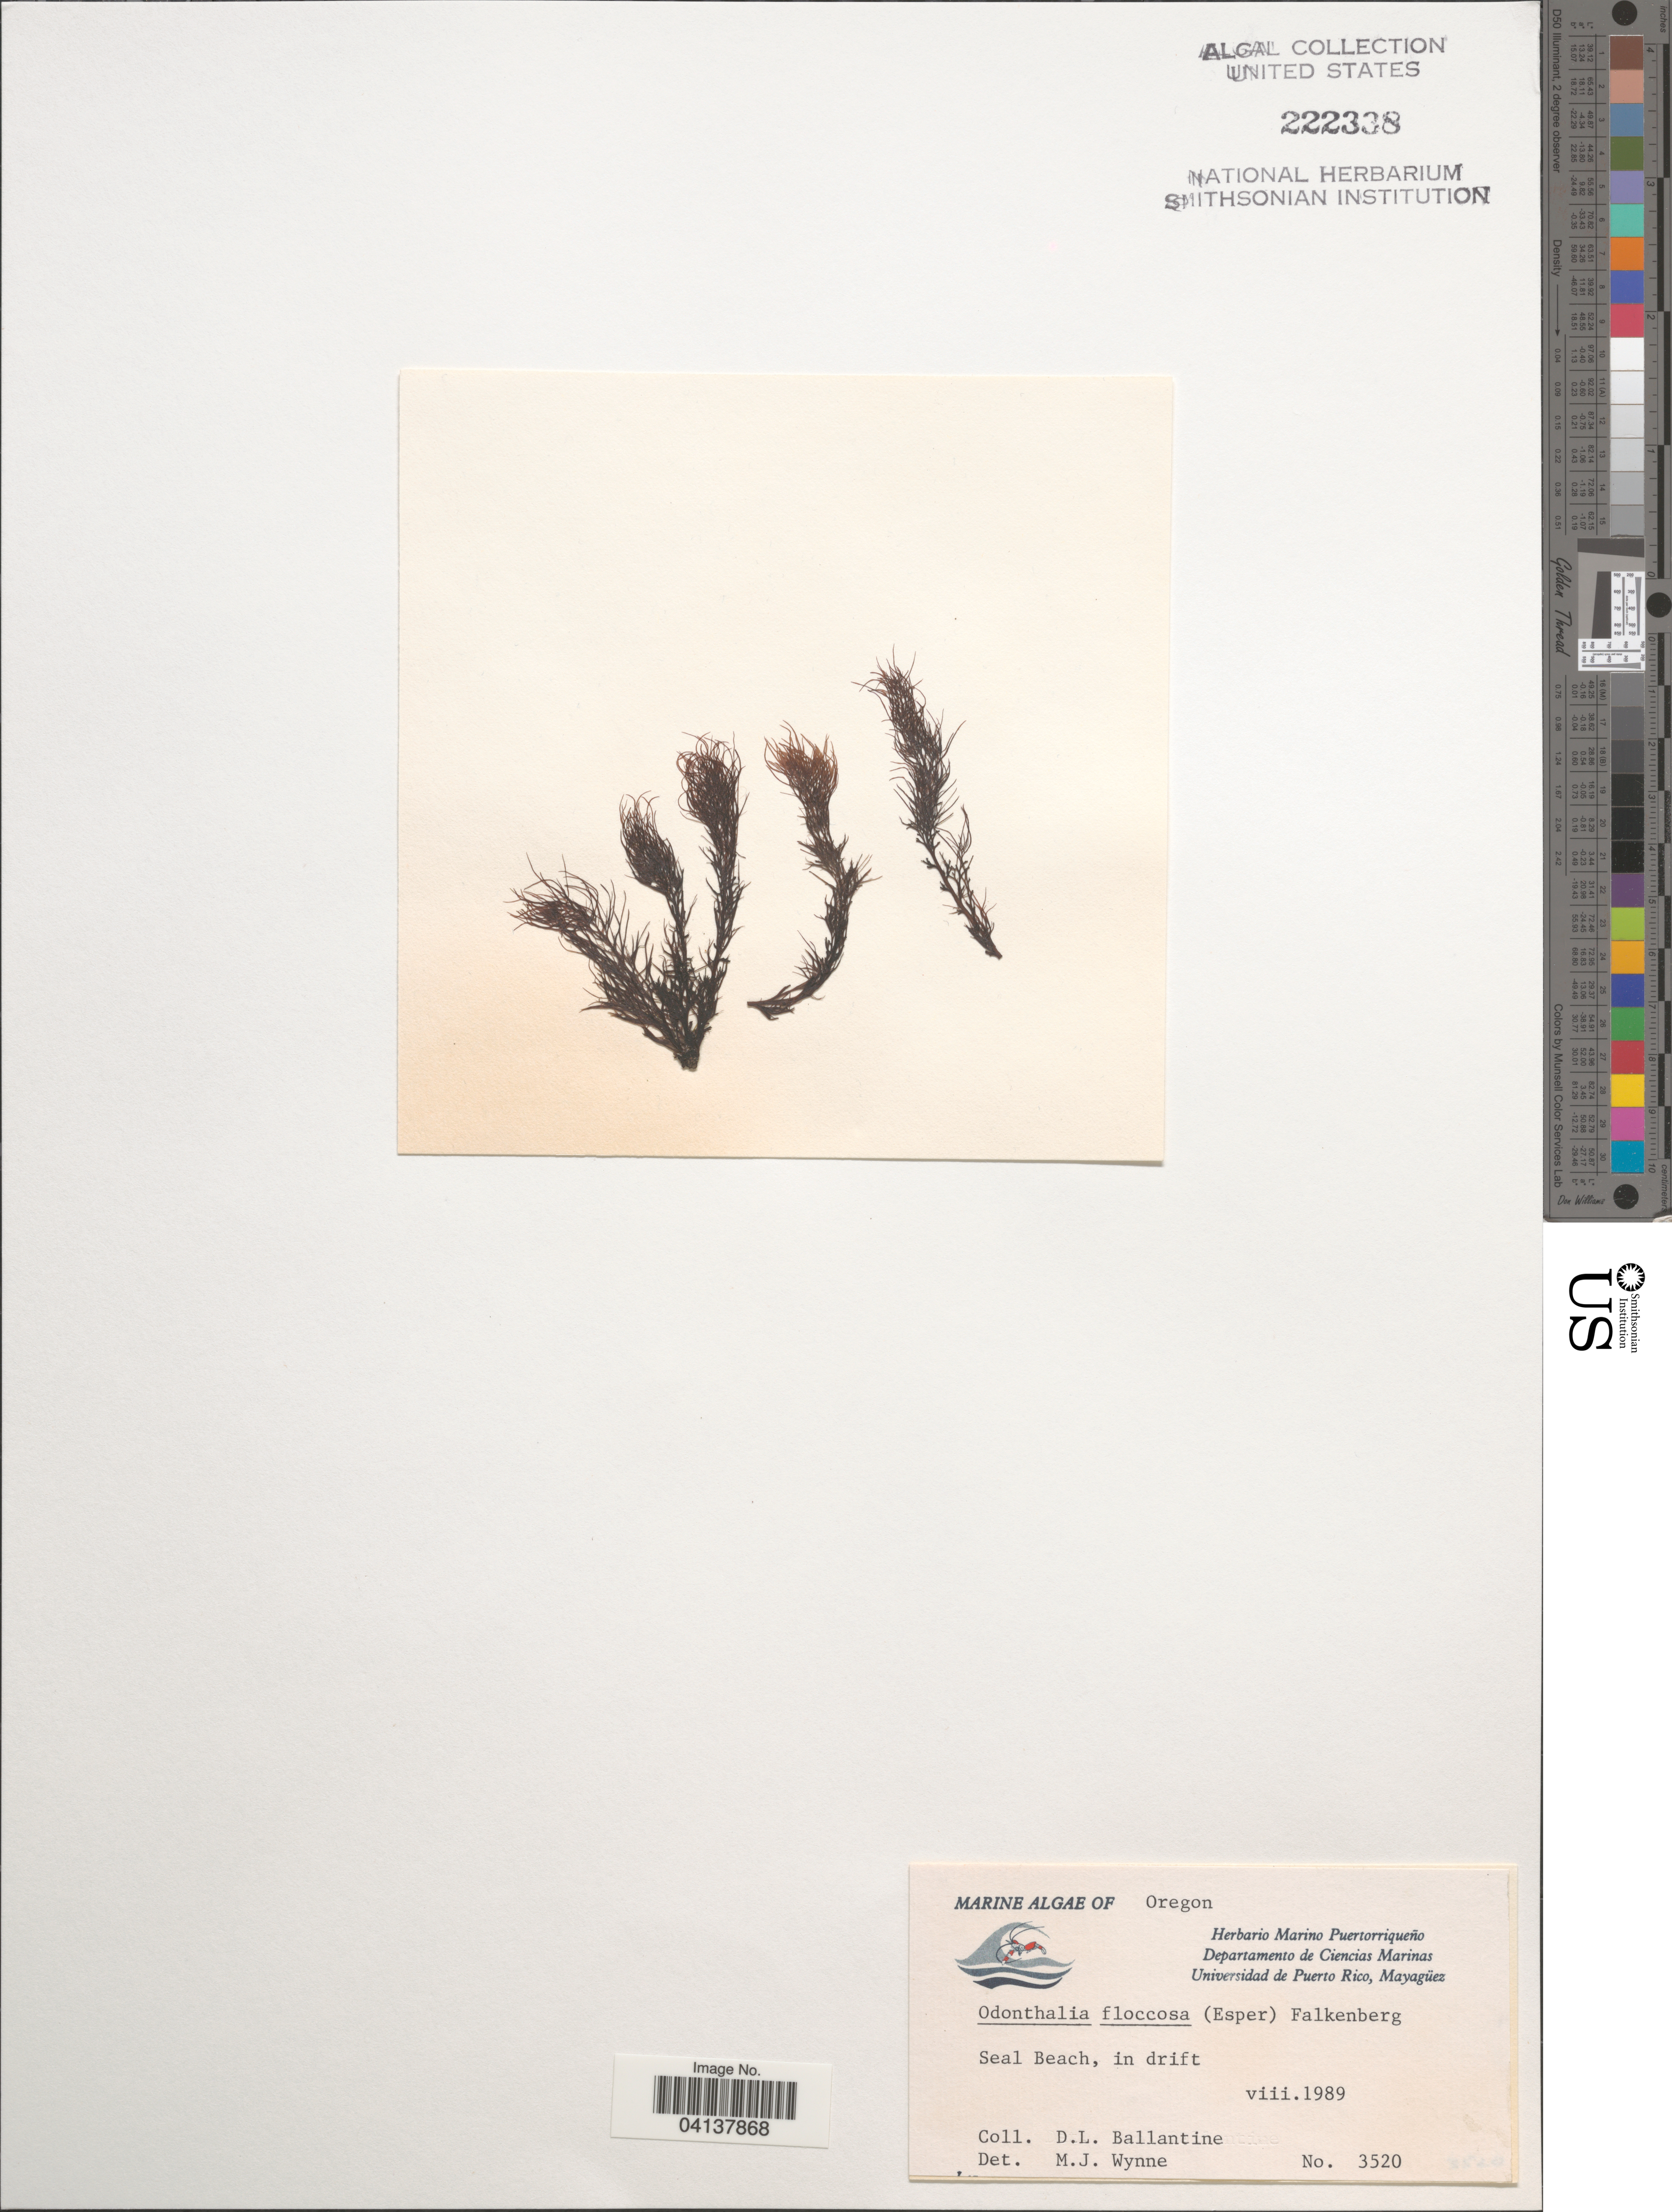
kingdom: Plantae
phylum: Rhodophyta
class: Florideophyceae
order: Ceramiales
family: Rhodomelaceae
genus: Odonthalia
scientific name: Odonthalia floccosa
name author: (Esper) Falkenb.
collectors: D.L. Ballantine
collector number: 3520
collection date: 1989-08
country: United States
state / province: Oregon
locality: Seal Beach, in drift.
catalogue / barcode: US 222338